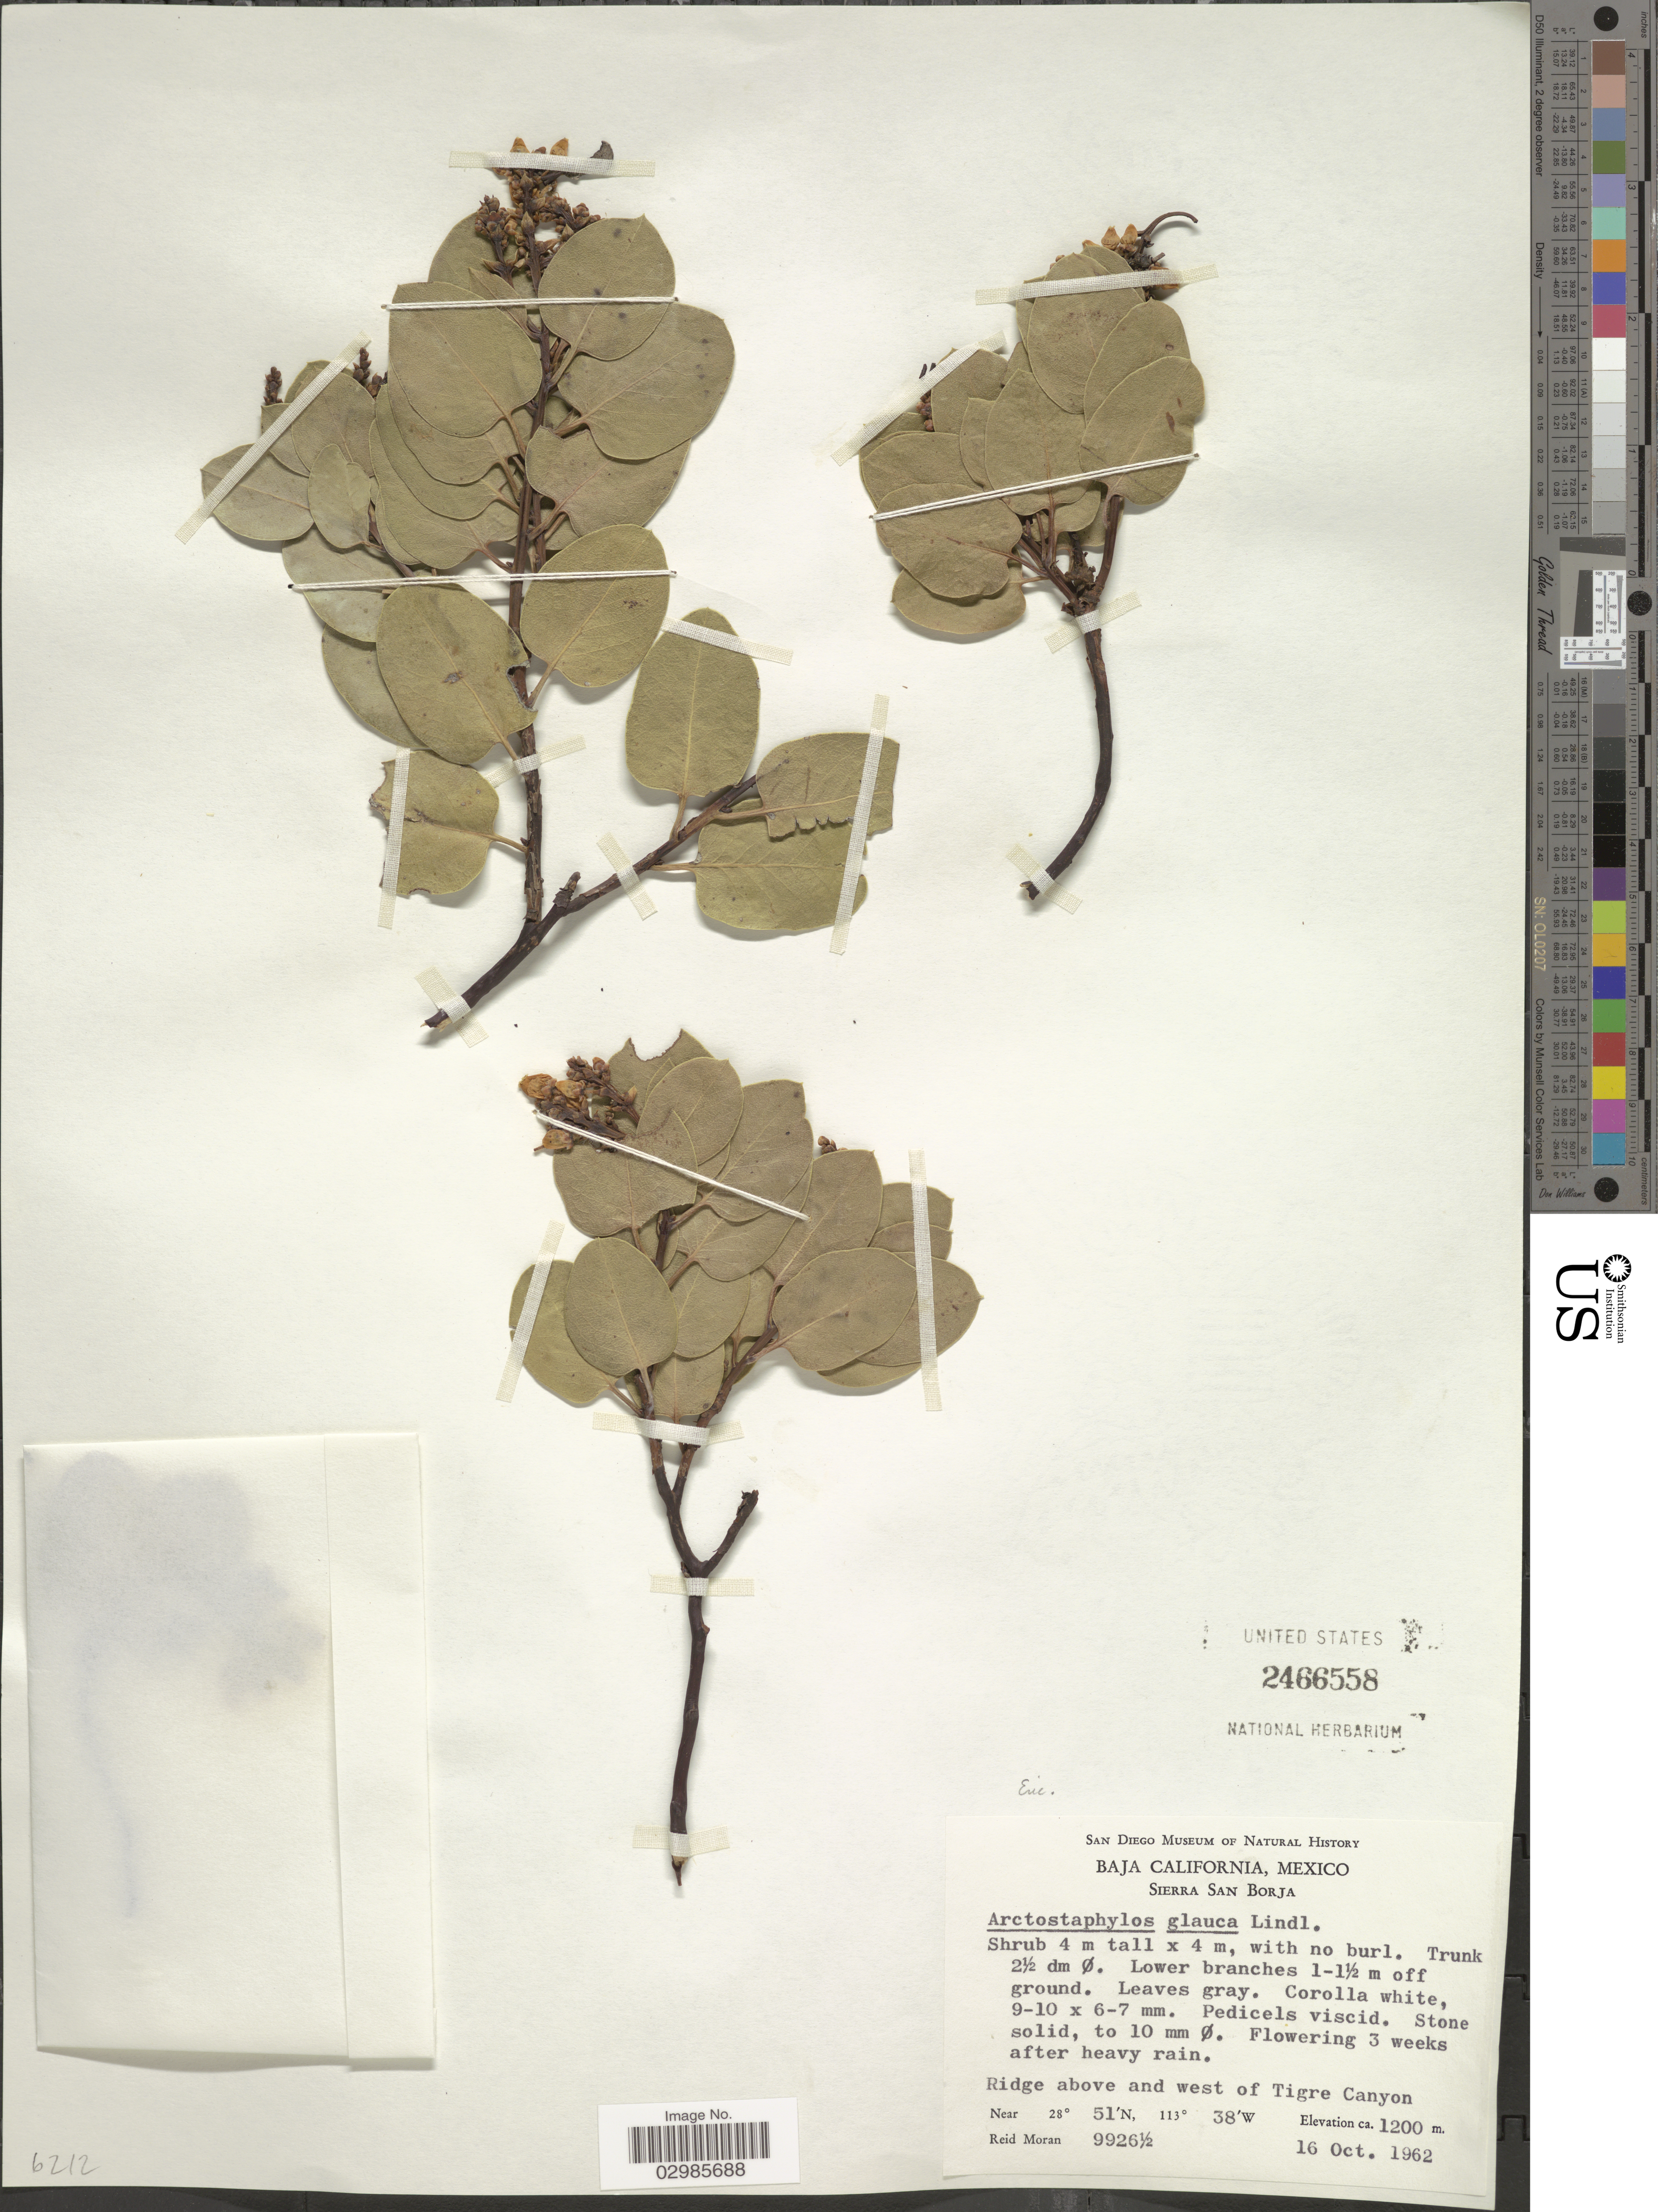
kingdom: Plantae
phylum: Tracheophyta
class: Magnoliopsida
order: Ericales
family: Ericaceae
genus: Arctostaphylos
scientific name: Arctostaphylos glauca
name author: Lindl.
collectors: R. V. Moran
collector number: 9926½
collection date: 1962-10-16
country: Mexico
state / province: Baja California Norte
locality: Sierra San Borja, Ridge above and west of Tigre Canyon.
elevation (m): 1200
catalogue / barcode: US 2466558